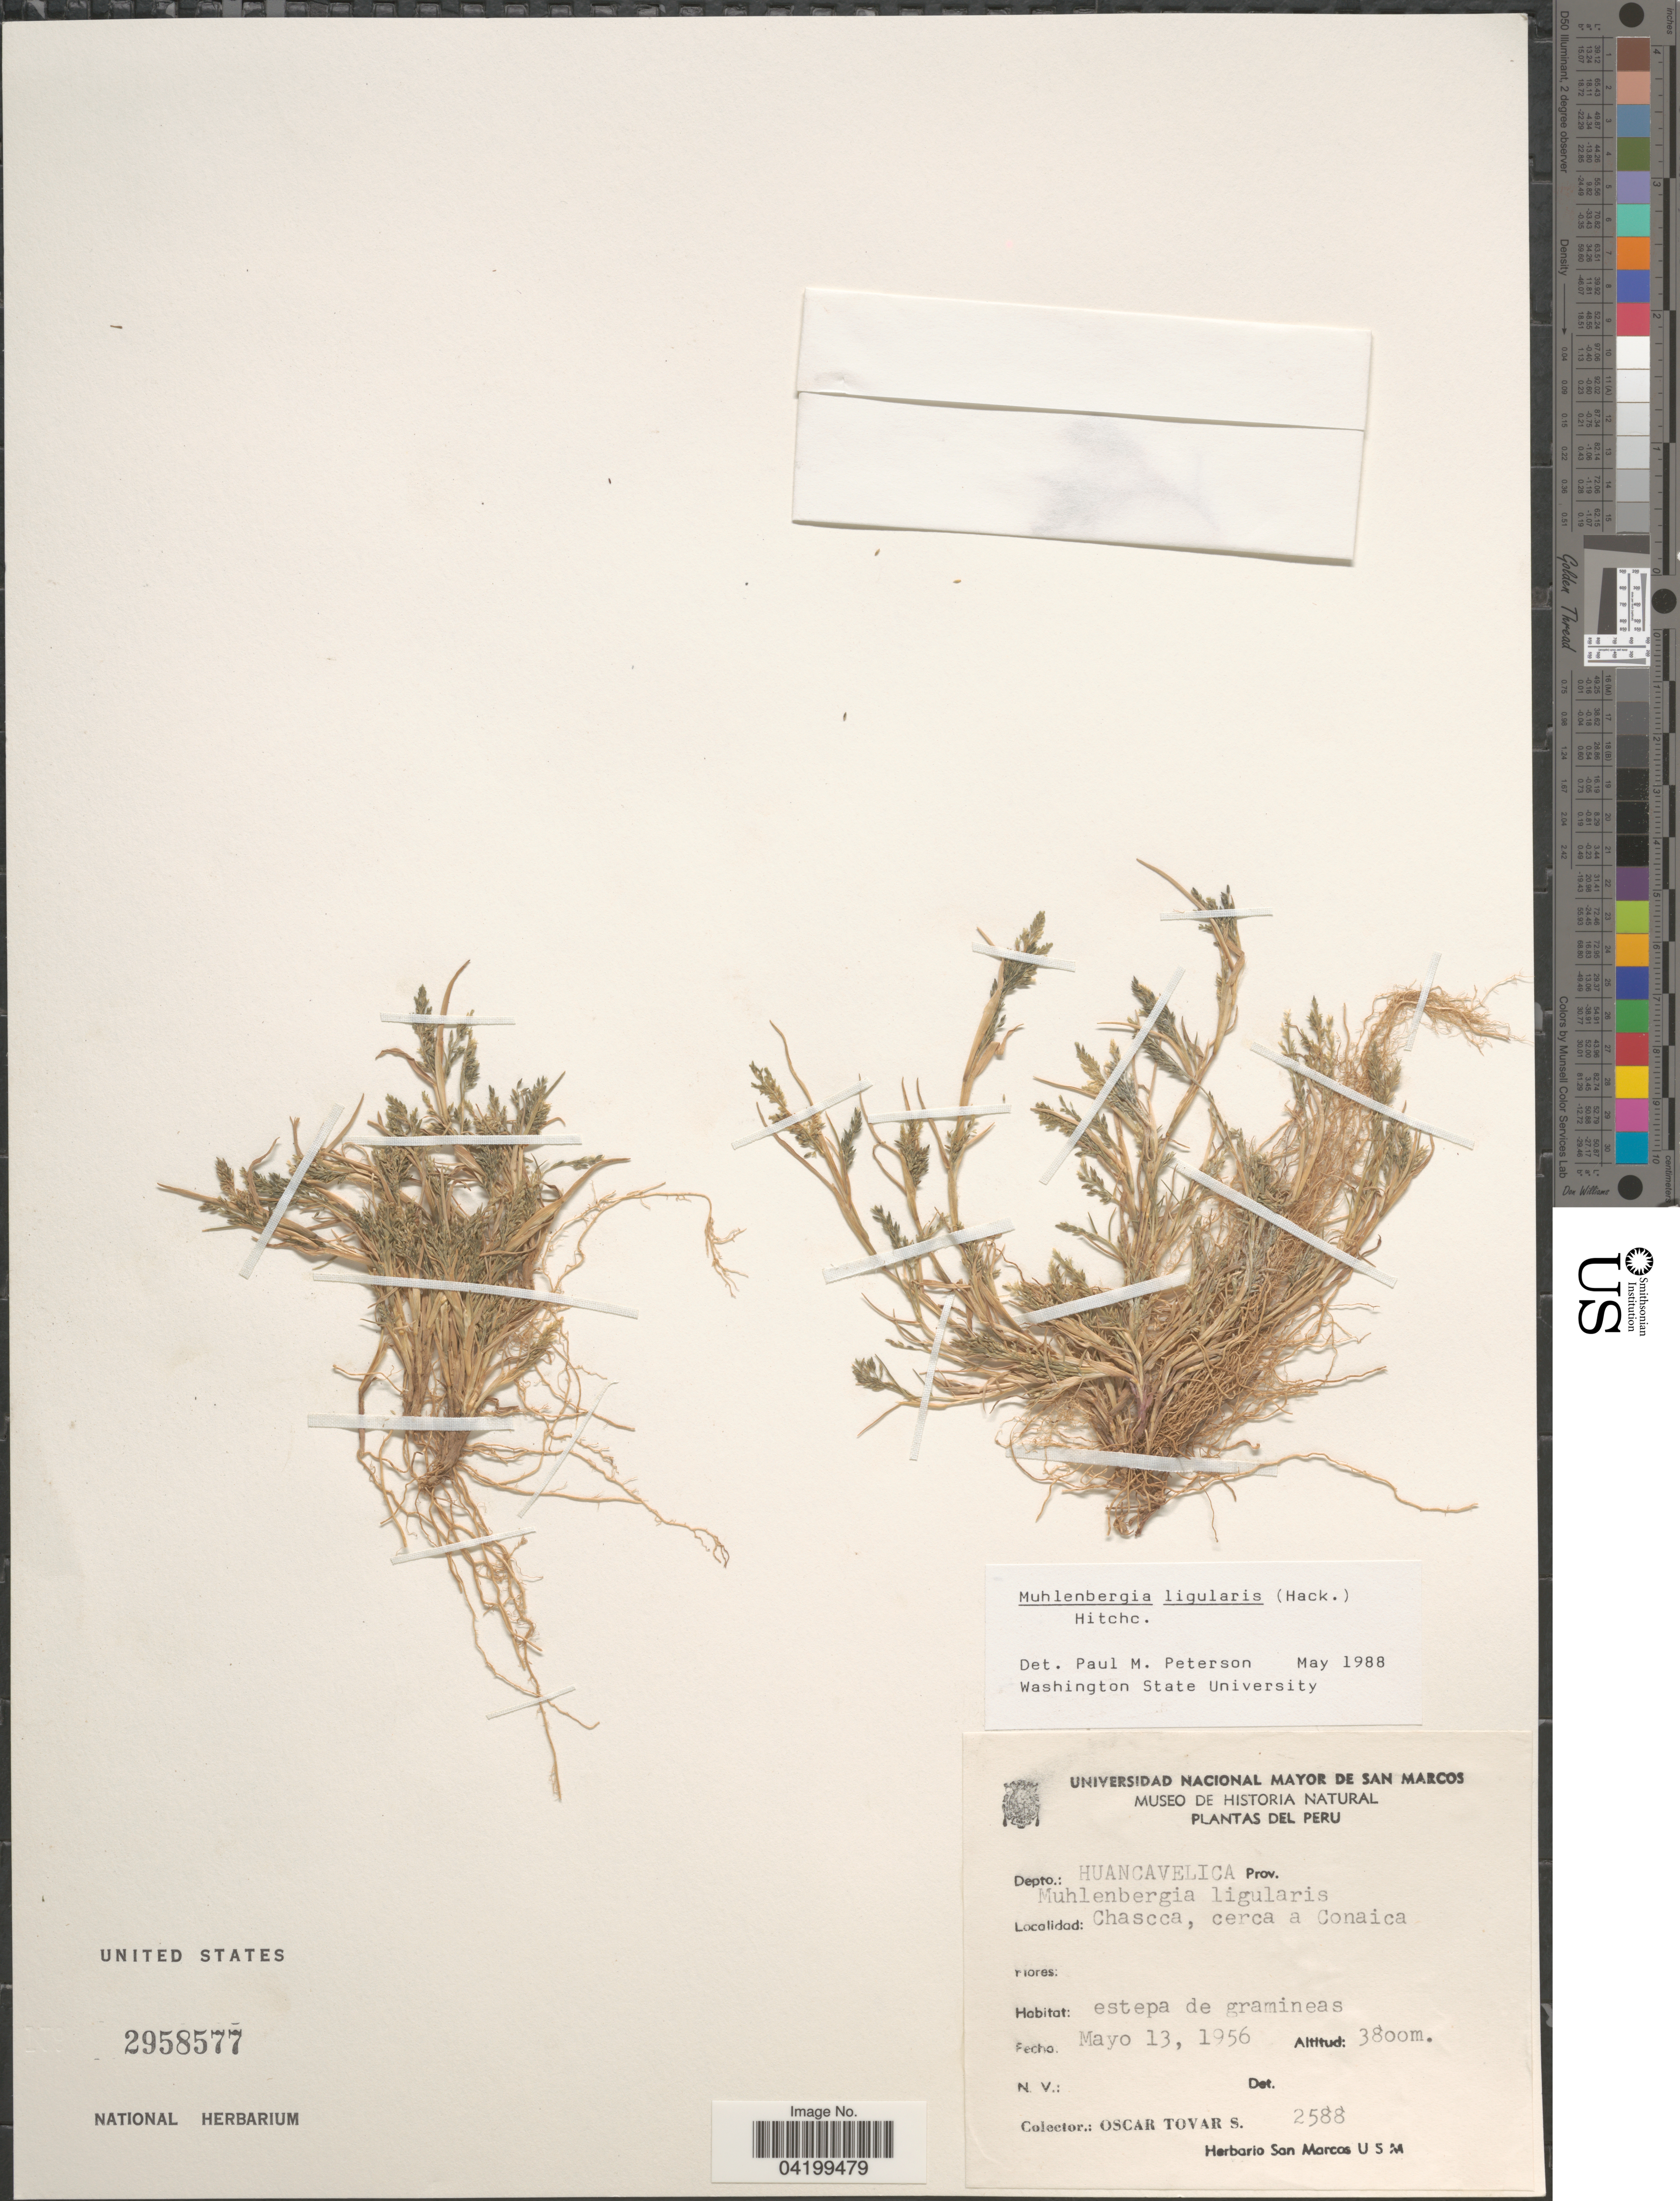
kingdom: Plantae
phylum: Tracheophyta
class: Liliopsida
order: Poales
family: Poaceae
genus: Muhlenbergia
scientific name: Muhlenbergia ligularis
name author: (Hack.) Hitchc.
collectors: Ó. Tovar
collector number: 2588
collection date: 1956-05-13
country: Peru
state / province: Huancavelica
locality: Depto.: Huancavelica. Chascca, cerca a Conaica.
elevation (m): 3800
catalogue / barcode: US 2958577